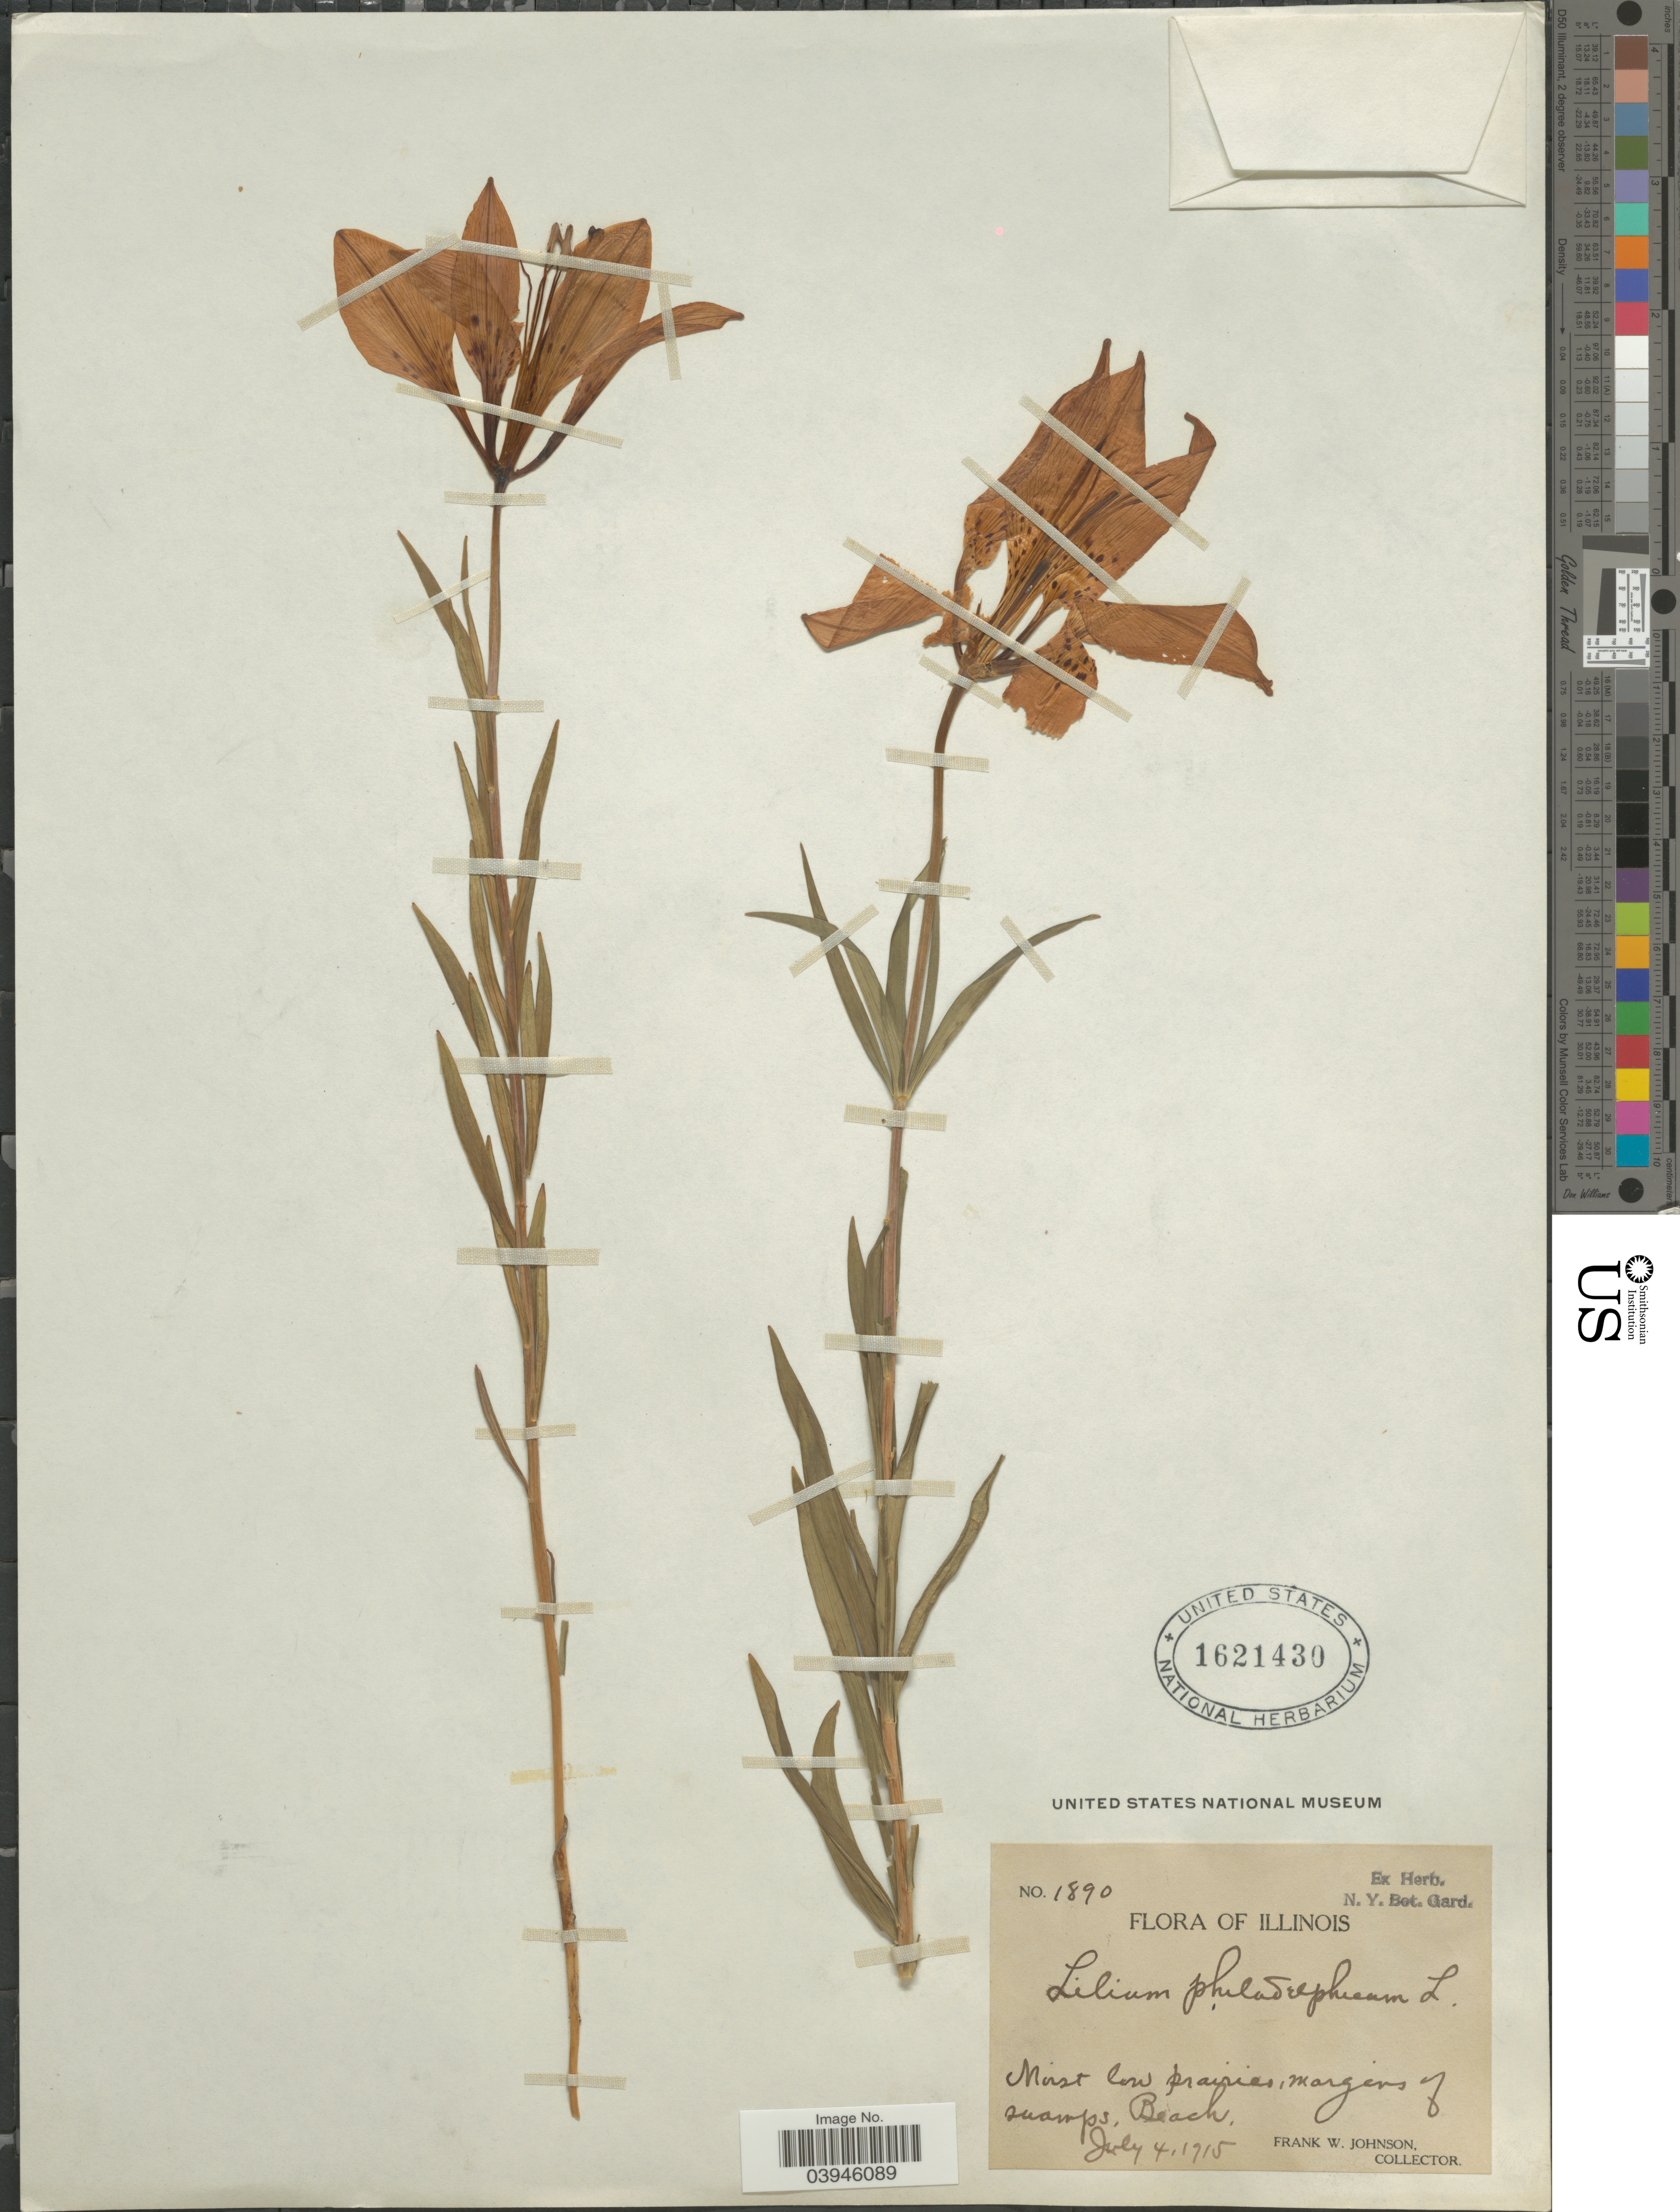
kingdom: Plantae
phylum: Tracheophyta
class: Liliopsida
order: Liliales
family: Liliaceae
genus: Lilium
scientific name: Lilium philadelphicum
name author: L.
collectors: F. W. Johnson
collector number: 1890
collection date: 1915-07-04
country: United States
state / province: Illinois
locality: Margins of swamps, Beach.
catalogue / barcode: US 1621430